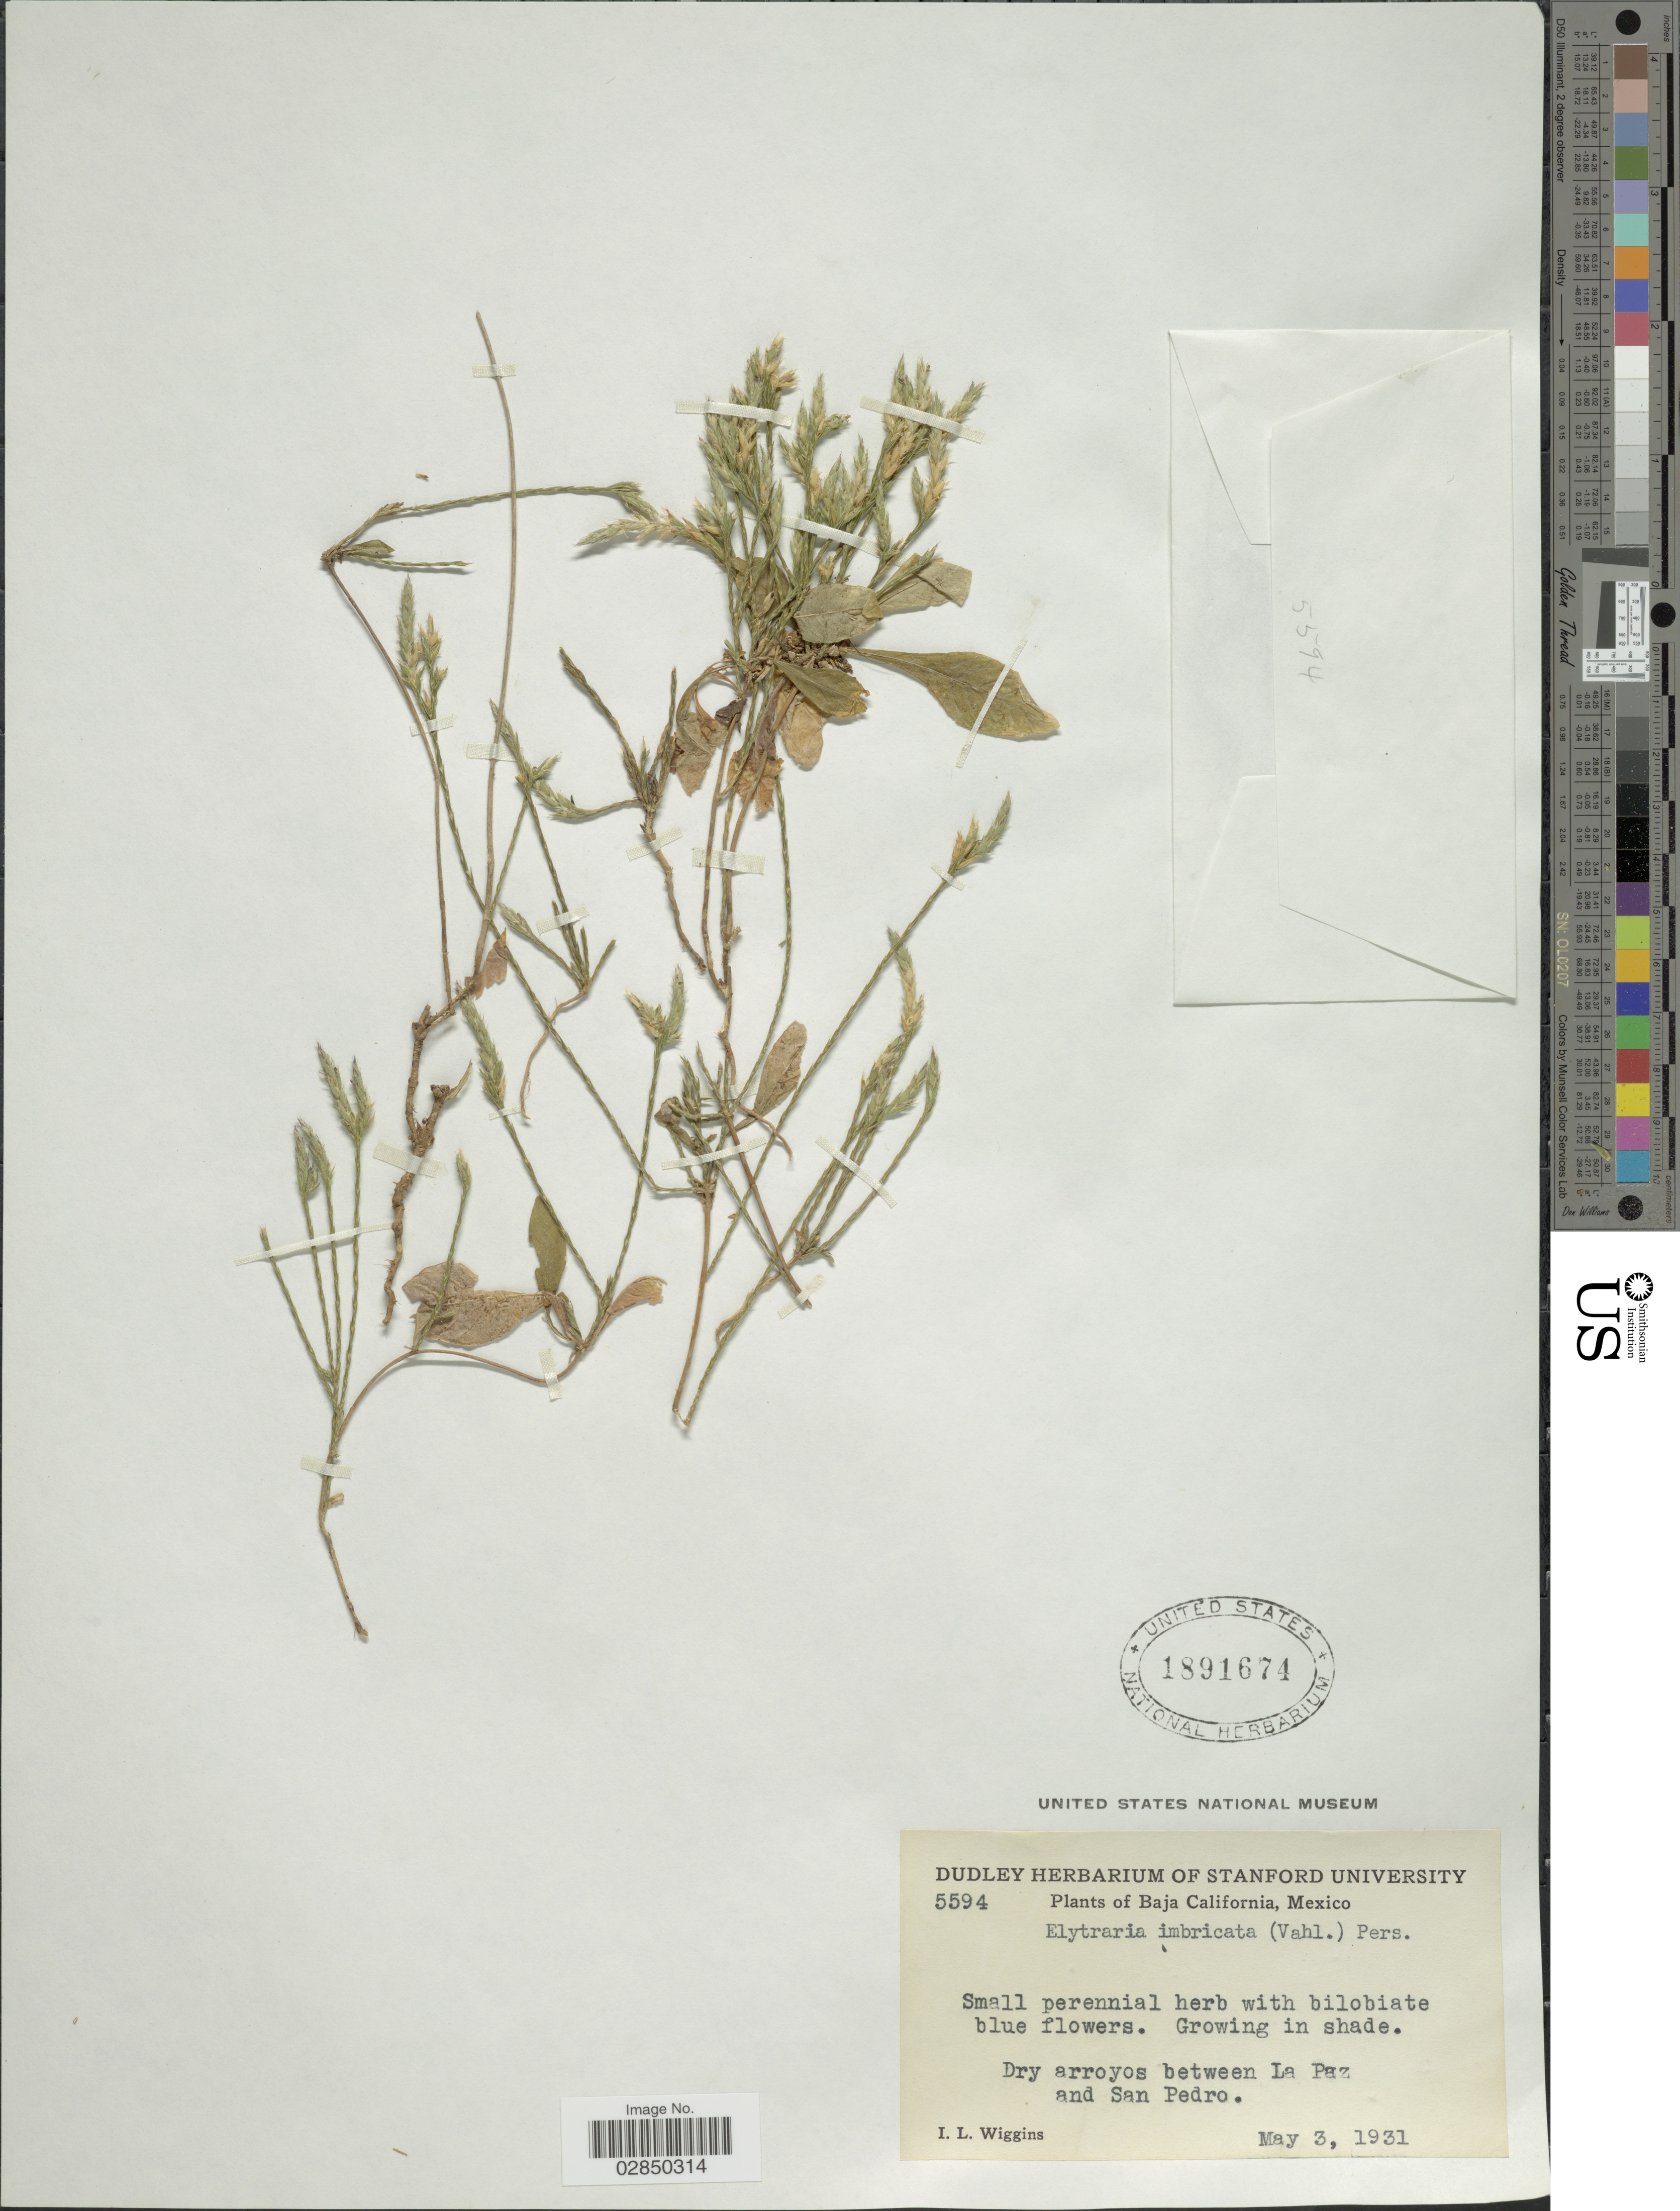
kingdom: Plantae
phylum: Tracheophyta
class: Magnoliopsida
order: Lamiales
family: Acanthaceae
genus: Elytraria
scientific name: Elytraria imbricata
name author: (Vahl) Pers.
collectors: I. L. Wiggins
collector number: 5594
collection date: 1931-05-03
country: Mexico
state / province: Baja California Sur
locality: Dry arroyos between La Paz and San Pedro.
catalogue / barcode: US 1891674